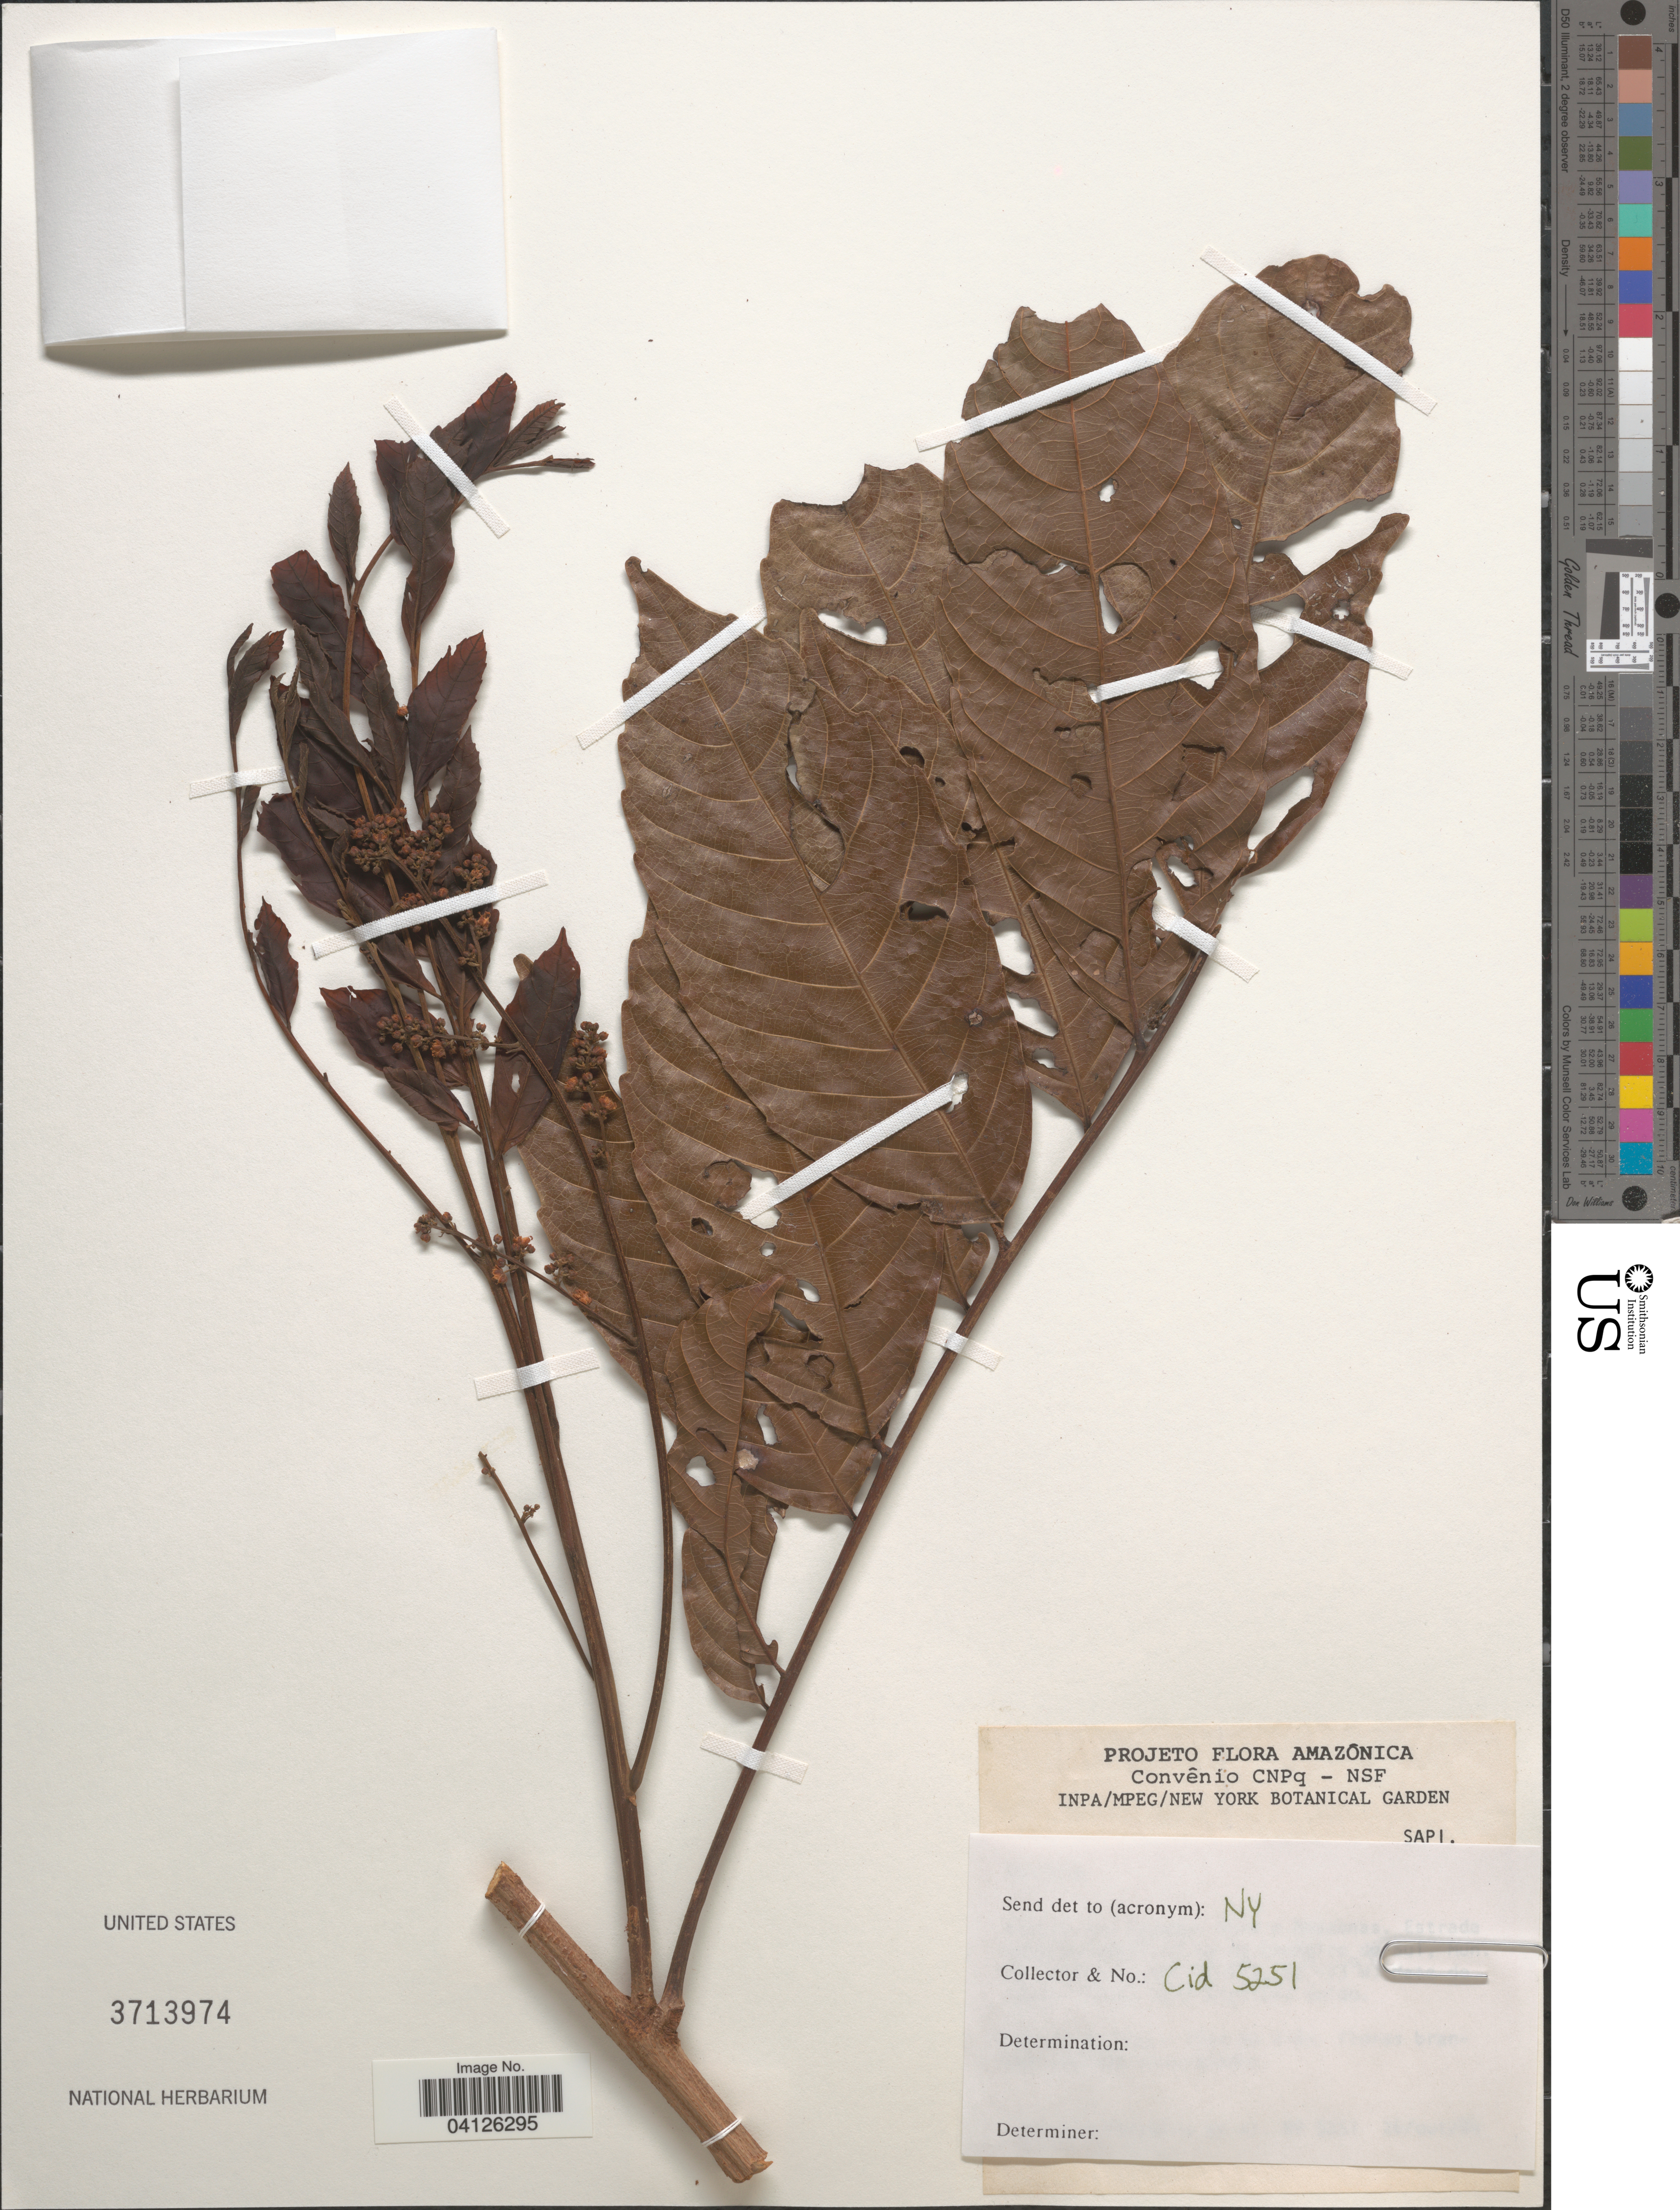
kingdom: Plantae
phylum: Tracheophyta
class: Magnoliopsida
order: Sapindales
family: Sapindaceae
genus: Cupania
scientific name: Cupania scrobiculata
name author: Rich.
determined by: Acevedo-Rodriguez, P., (US), Smithsonian Institution - National Museum of Natural History (UNITED STATES)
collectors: Cid, --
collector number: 5251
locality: Amazônica.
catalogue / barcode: US 3713974